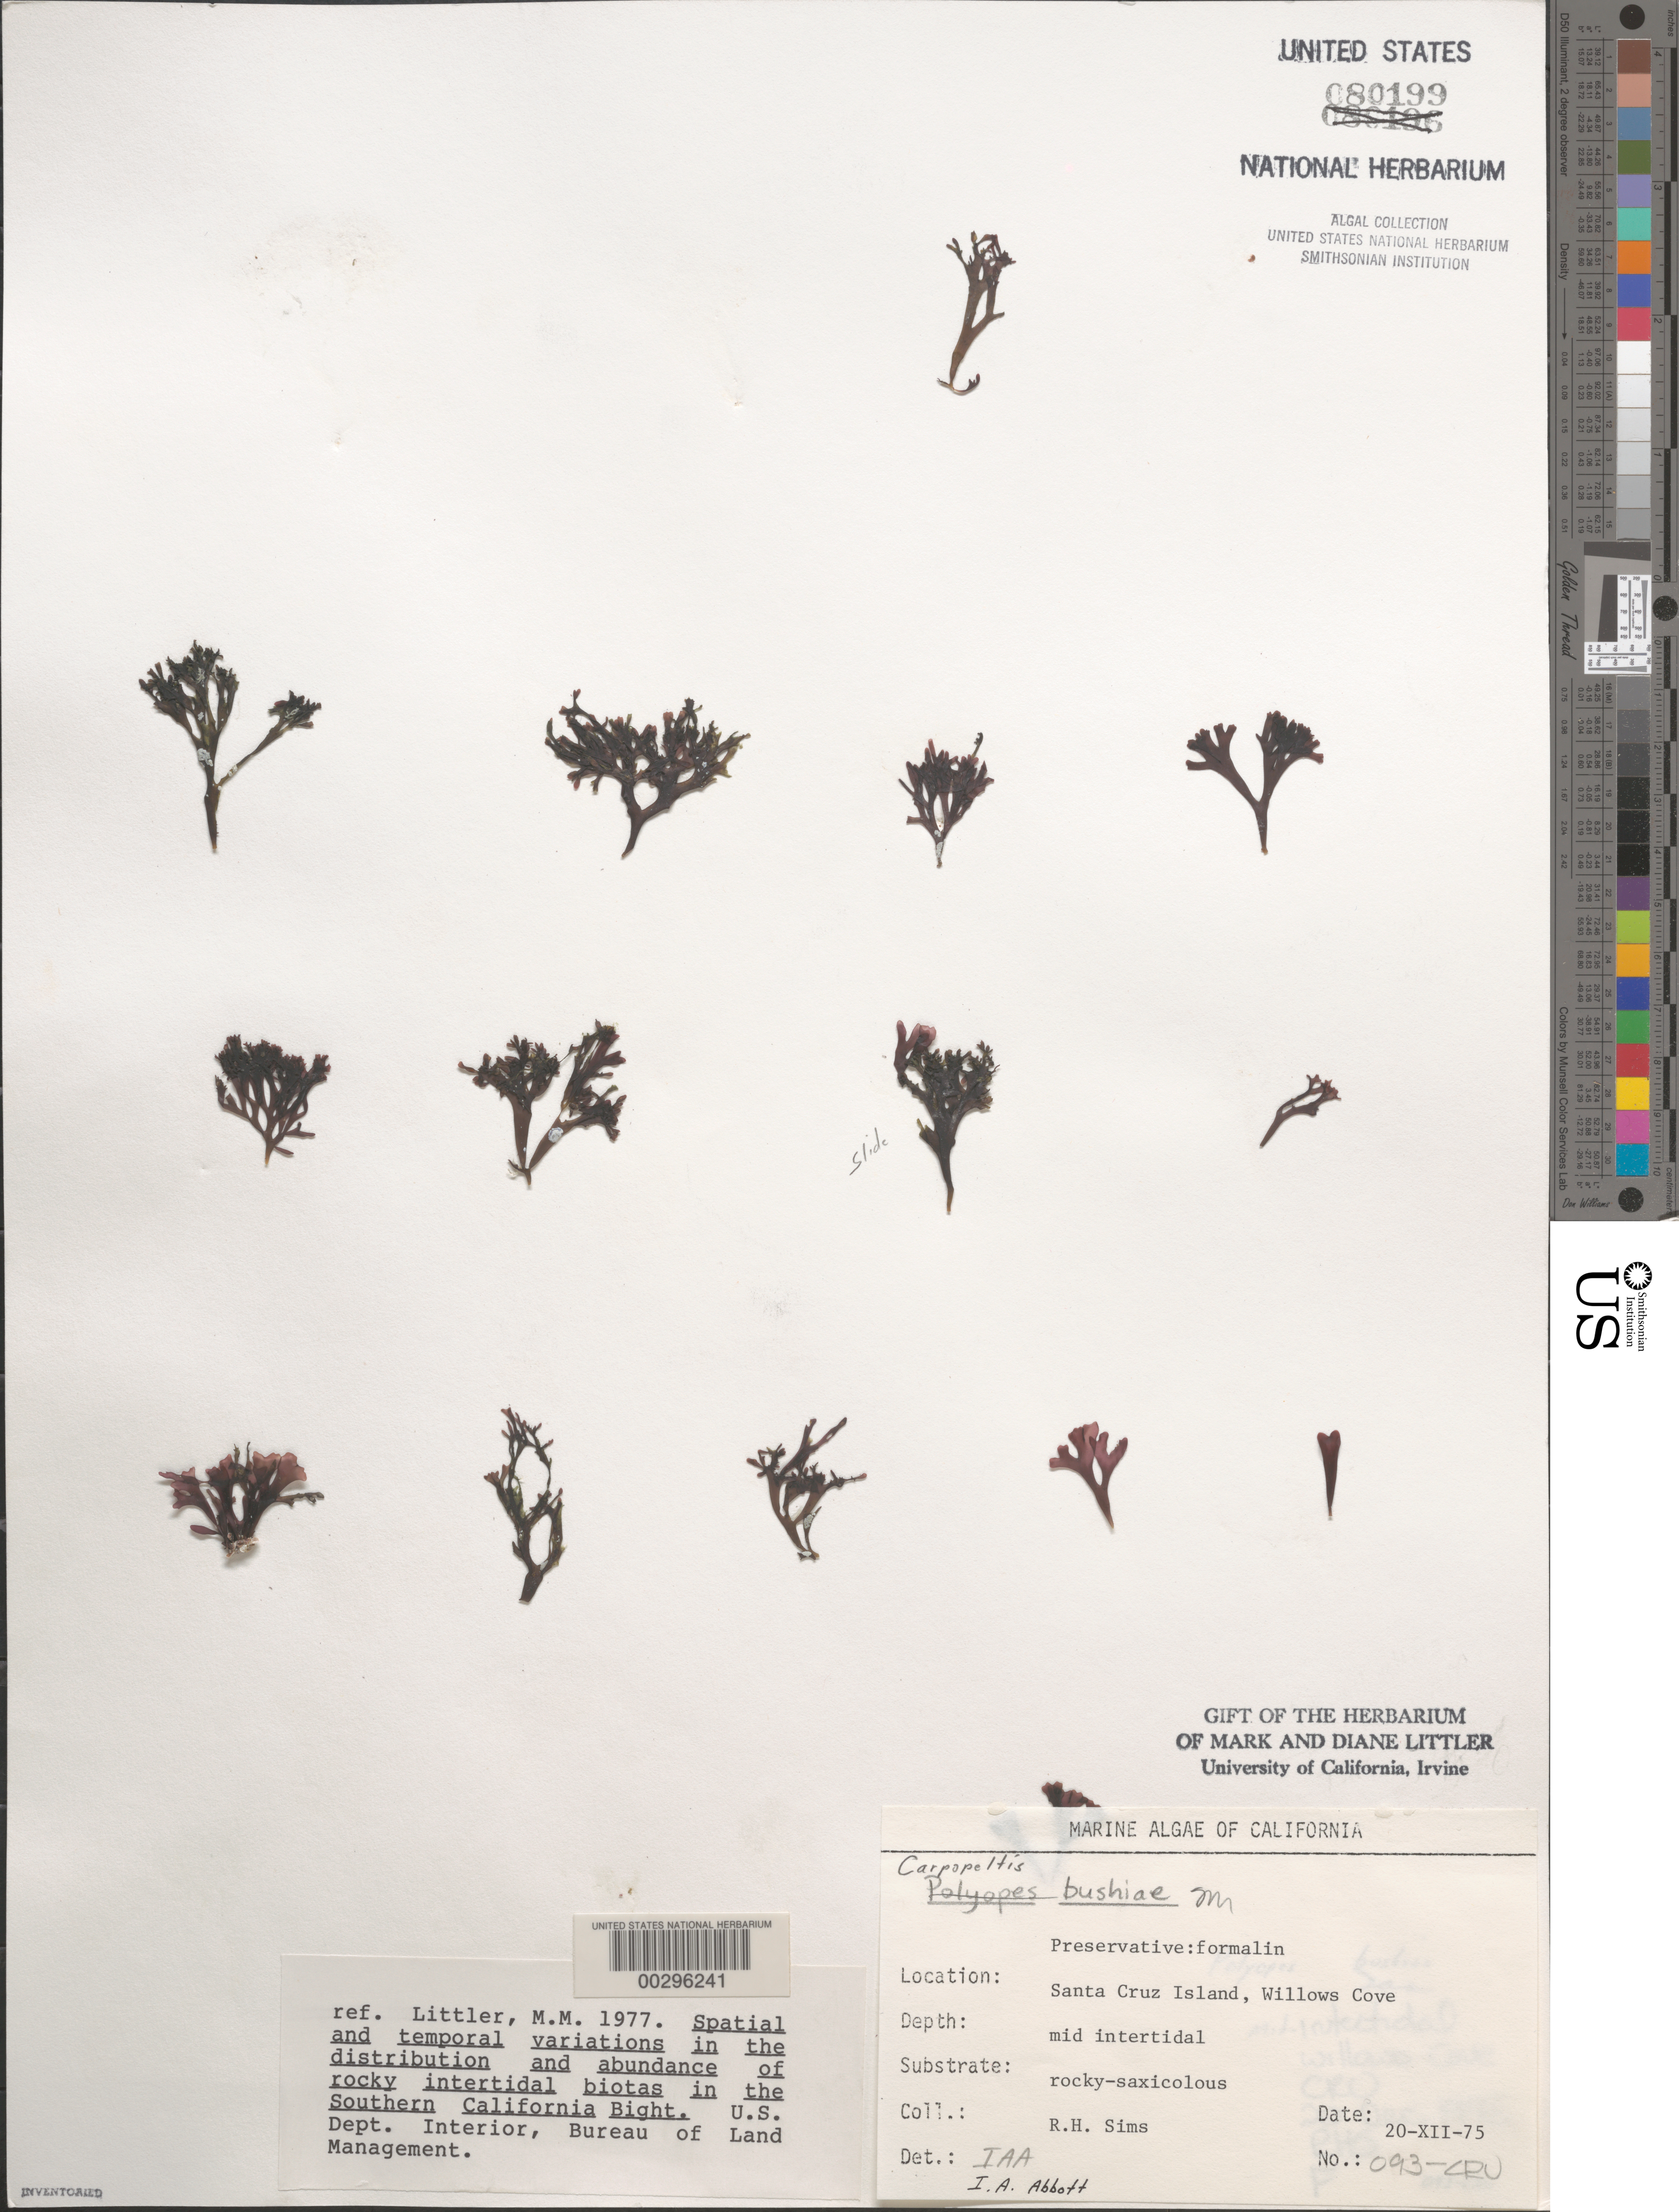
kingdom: Plantae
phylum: Rhodophyta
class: Florideophyceae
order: Halymeniales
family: Halymeniaceae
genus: Carpopeltis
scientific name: Carpopeltis bushiae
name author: (Farl.) Kylin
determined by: Abbott, Isabella A.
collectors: R. H. Sims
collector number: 093-cru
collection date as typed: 20 Dec 1975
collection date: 1975-12-20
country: United States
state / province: California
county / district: Santa Barbara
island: Santa Cruz Island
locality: Willows Anchorage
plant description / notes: BLM-SOCALBIGHT Rocky Intertidal Survey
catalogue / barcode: US 80199